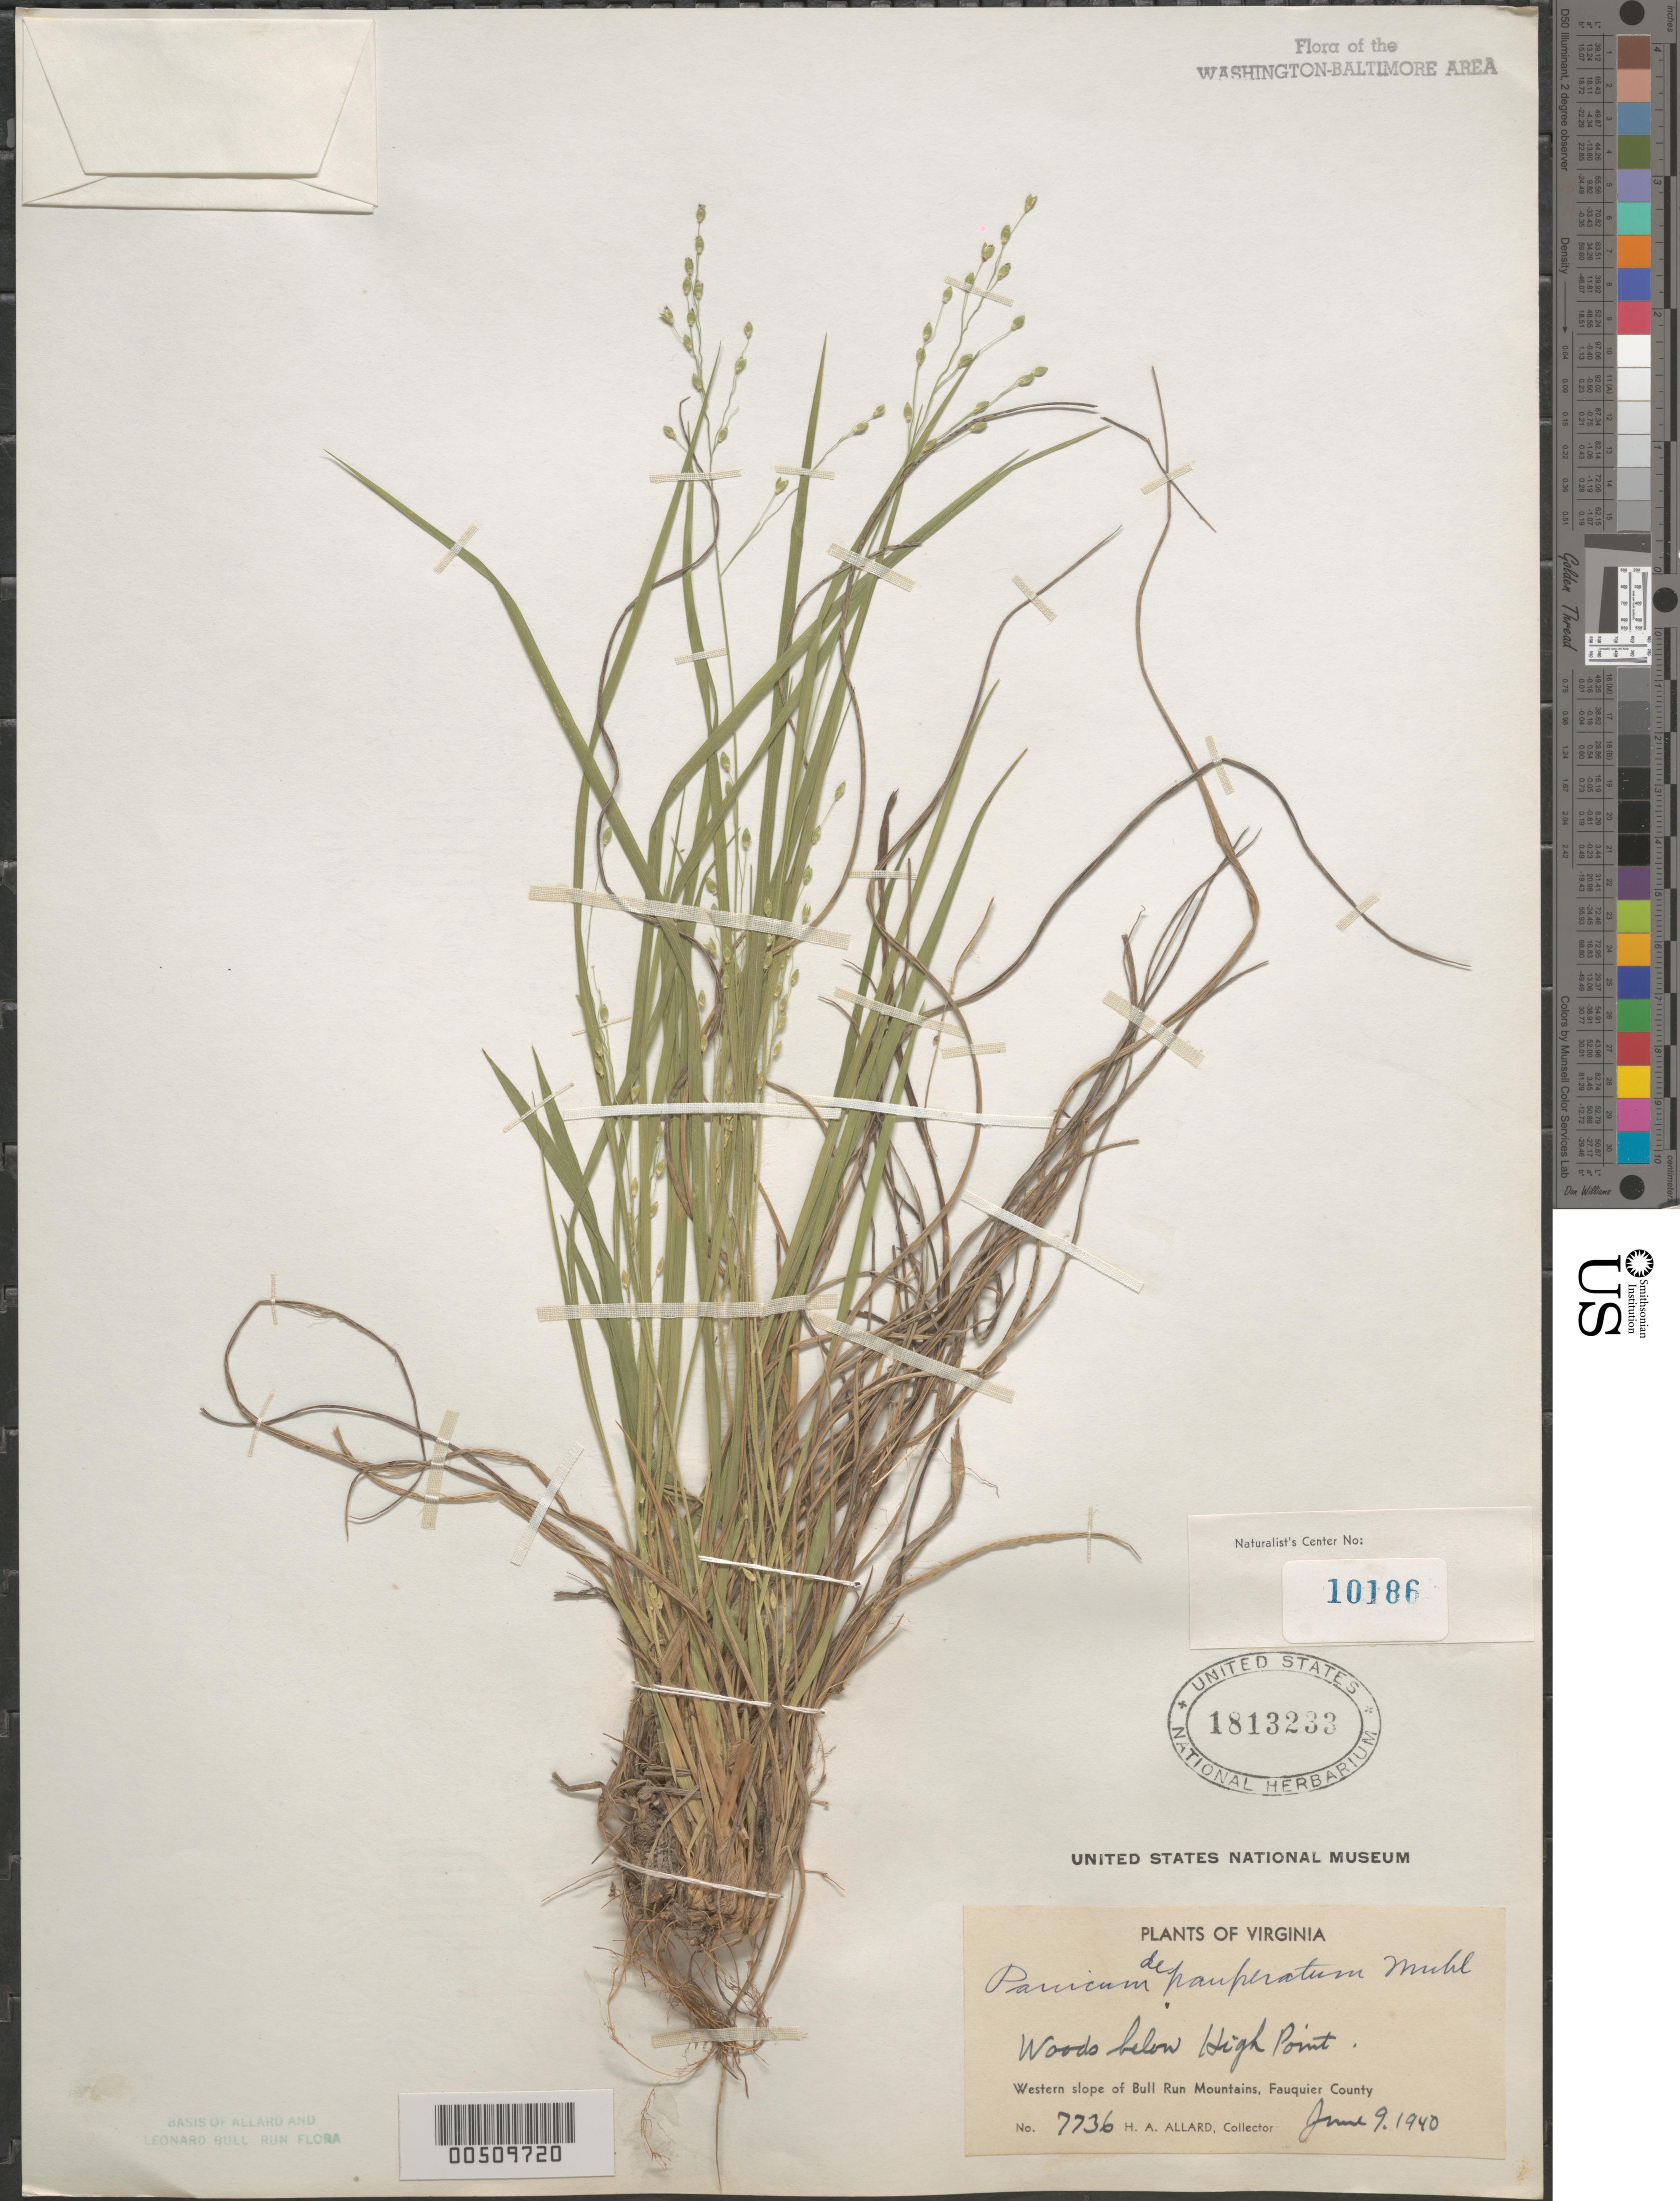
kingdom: Plantae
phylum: Tracheophyta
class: Liliopsida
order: Poales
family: Poaceae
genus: Dichanthelium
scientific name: Dichanthelium depauperatum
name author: (Muhl.) Gould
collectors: H. A. Allard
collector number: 7736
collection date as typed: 09 Jun 1940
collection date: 1940-06-09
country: United States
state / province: Virginia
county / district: Fauquier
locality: Bull Run Mts., below High Point Bull Run Mts.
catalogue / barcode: US 1813233